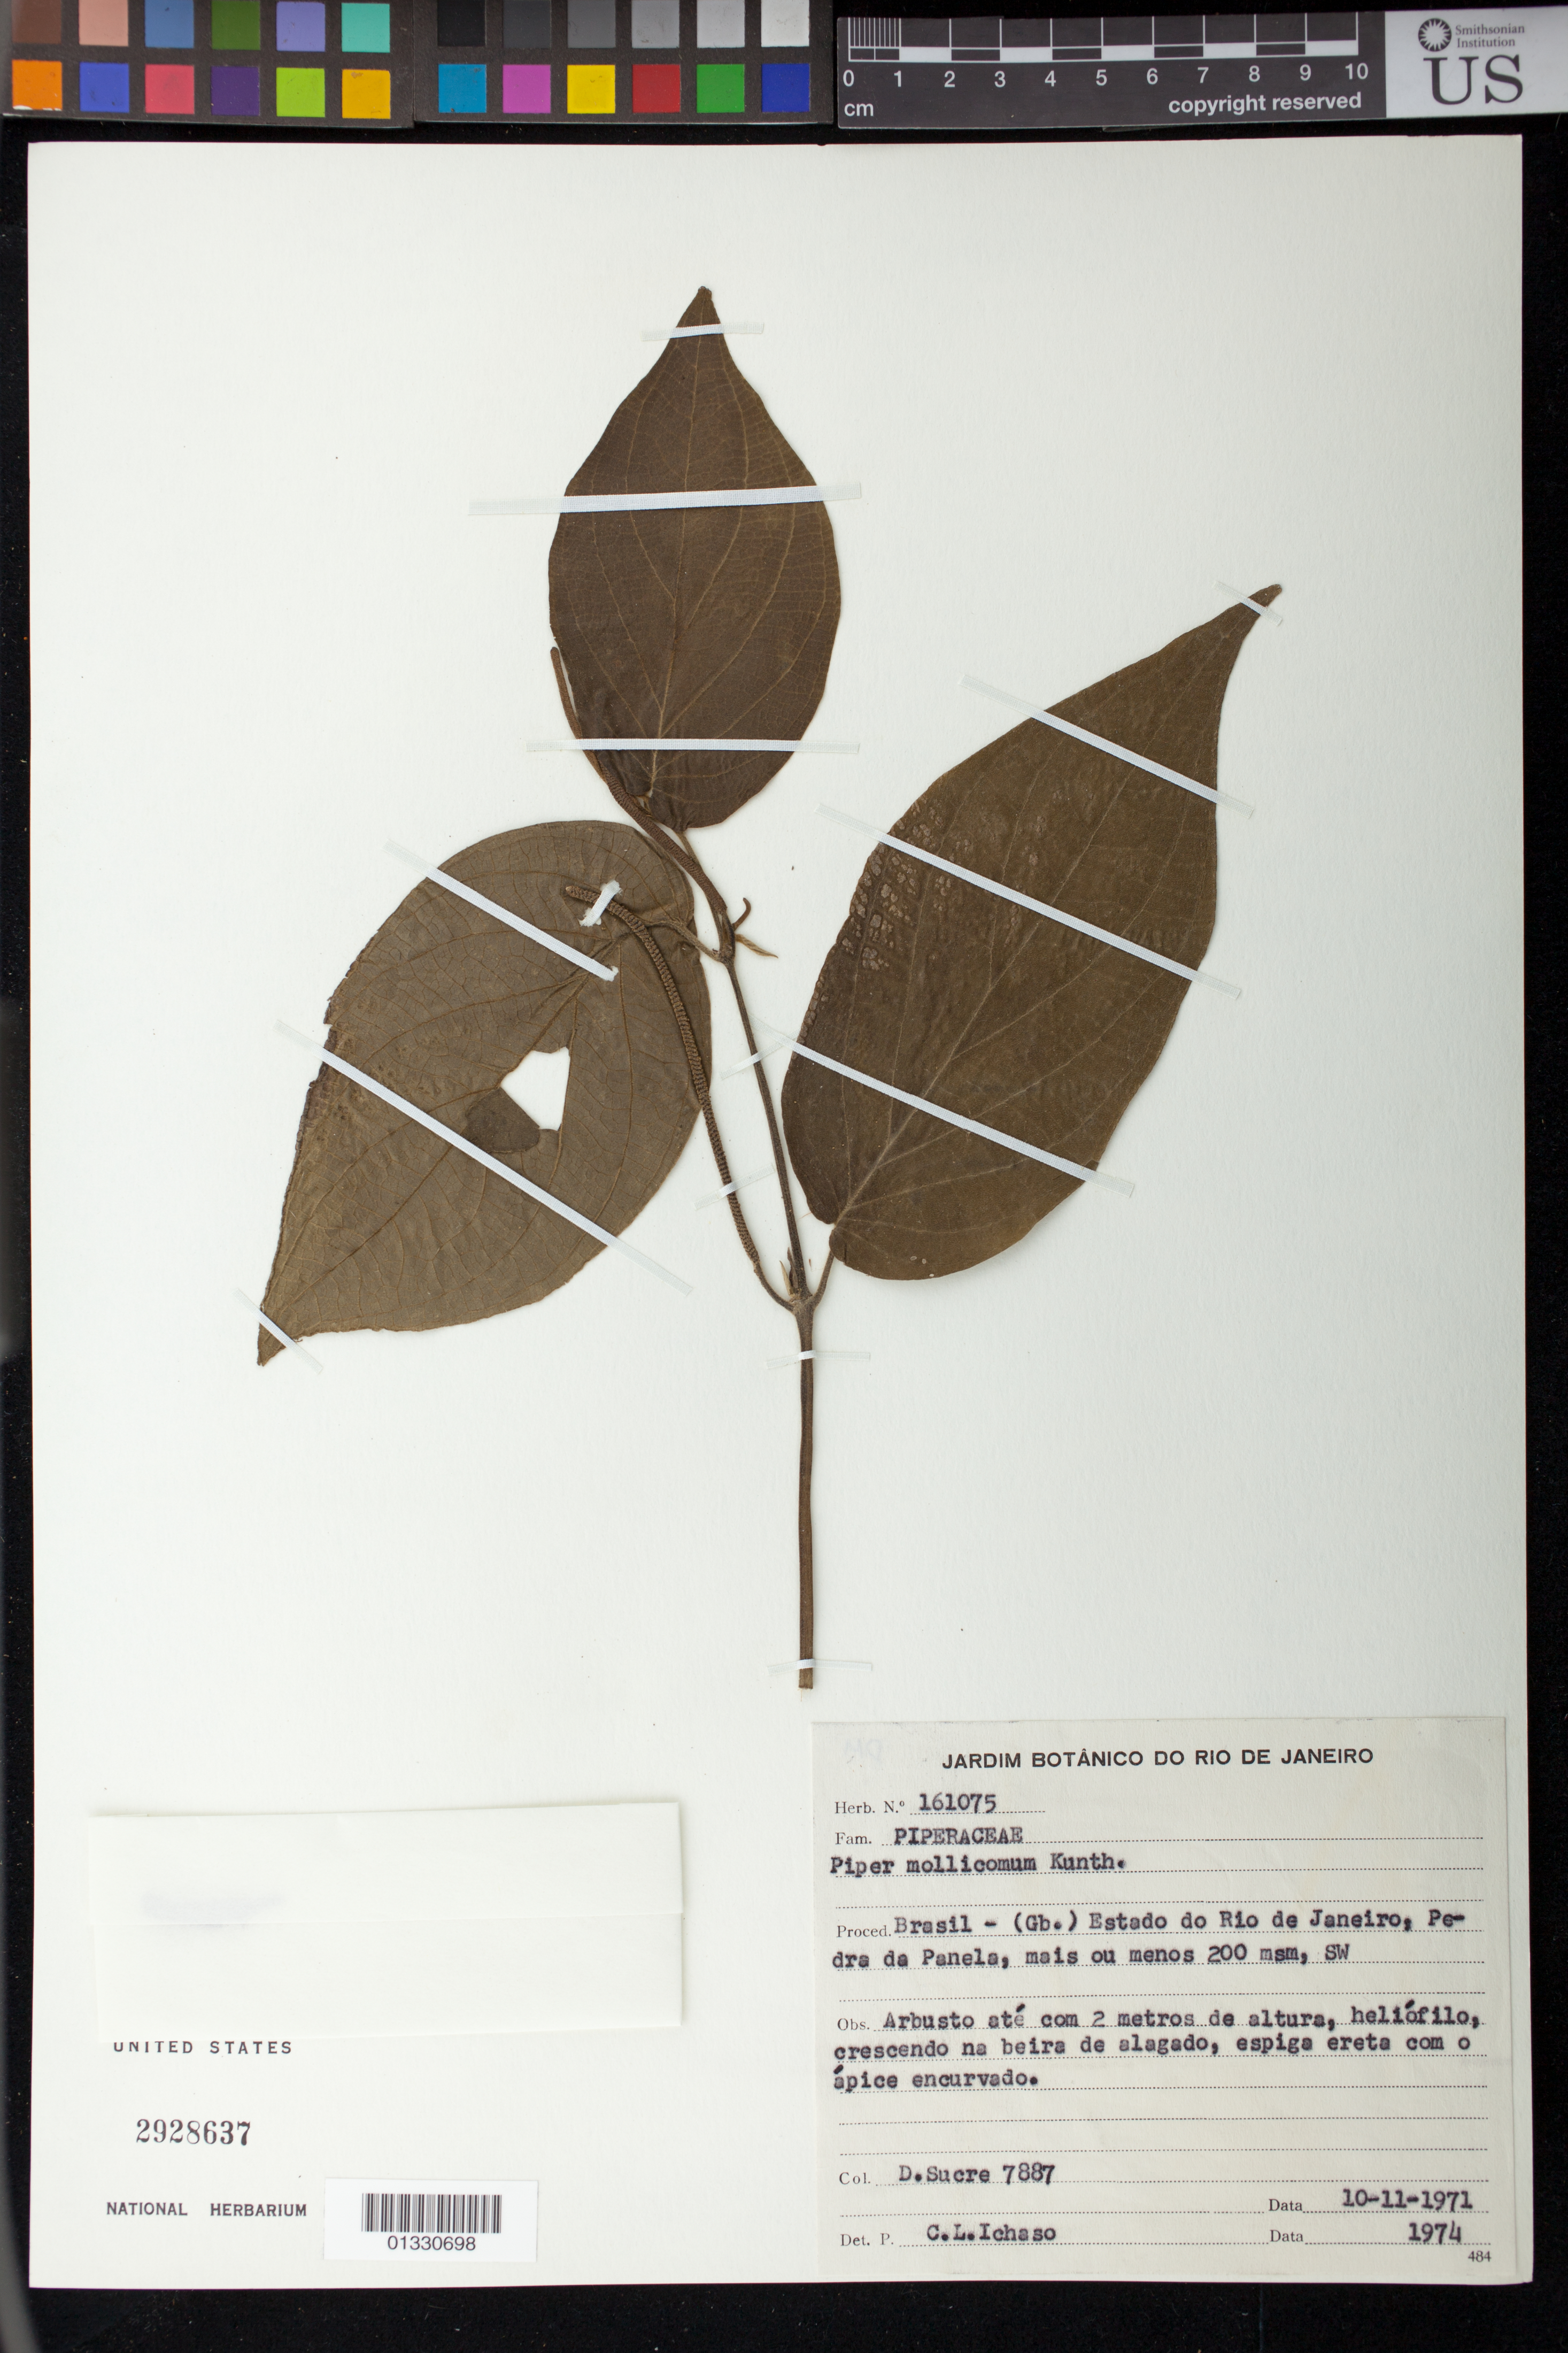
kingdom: Plantae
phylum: Tracheophyta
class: Magnoliopsida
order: Piperales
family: Piperaceae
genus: Piper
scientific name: Piper mollicomum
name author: Kunth ex Steud.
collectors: D. Sucre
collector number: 7887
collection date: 1971-11-10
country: Brazil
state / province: Rio de Janeiro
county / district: Rio de Janeiro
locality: Pedra da Panela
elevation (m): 200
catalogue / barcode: US 2928637